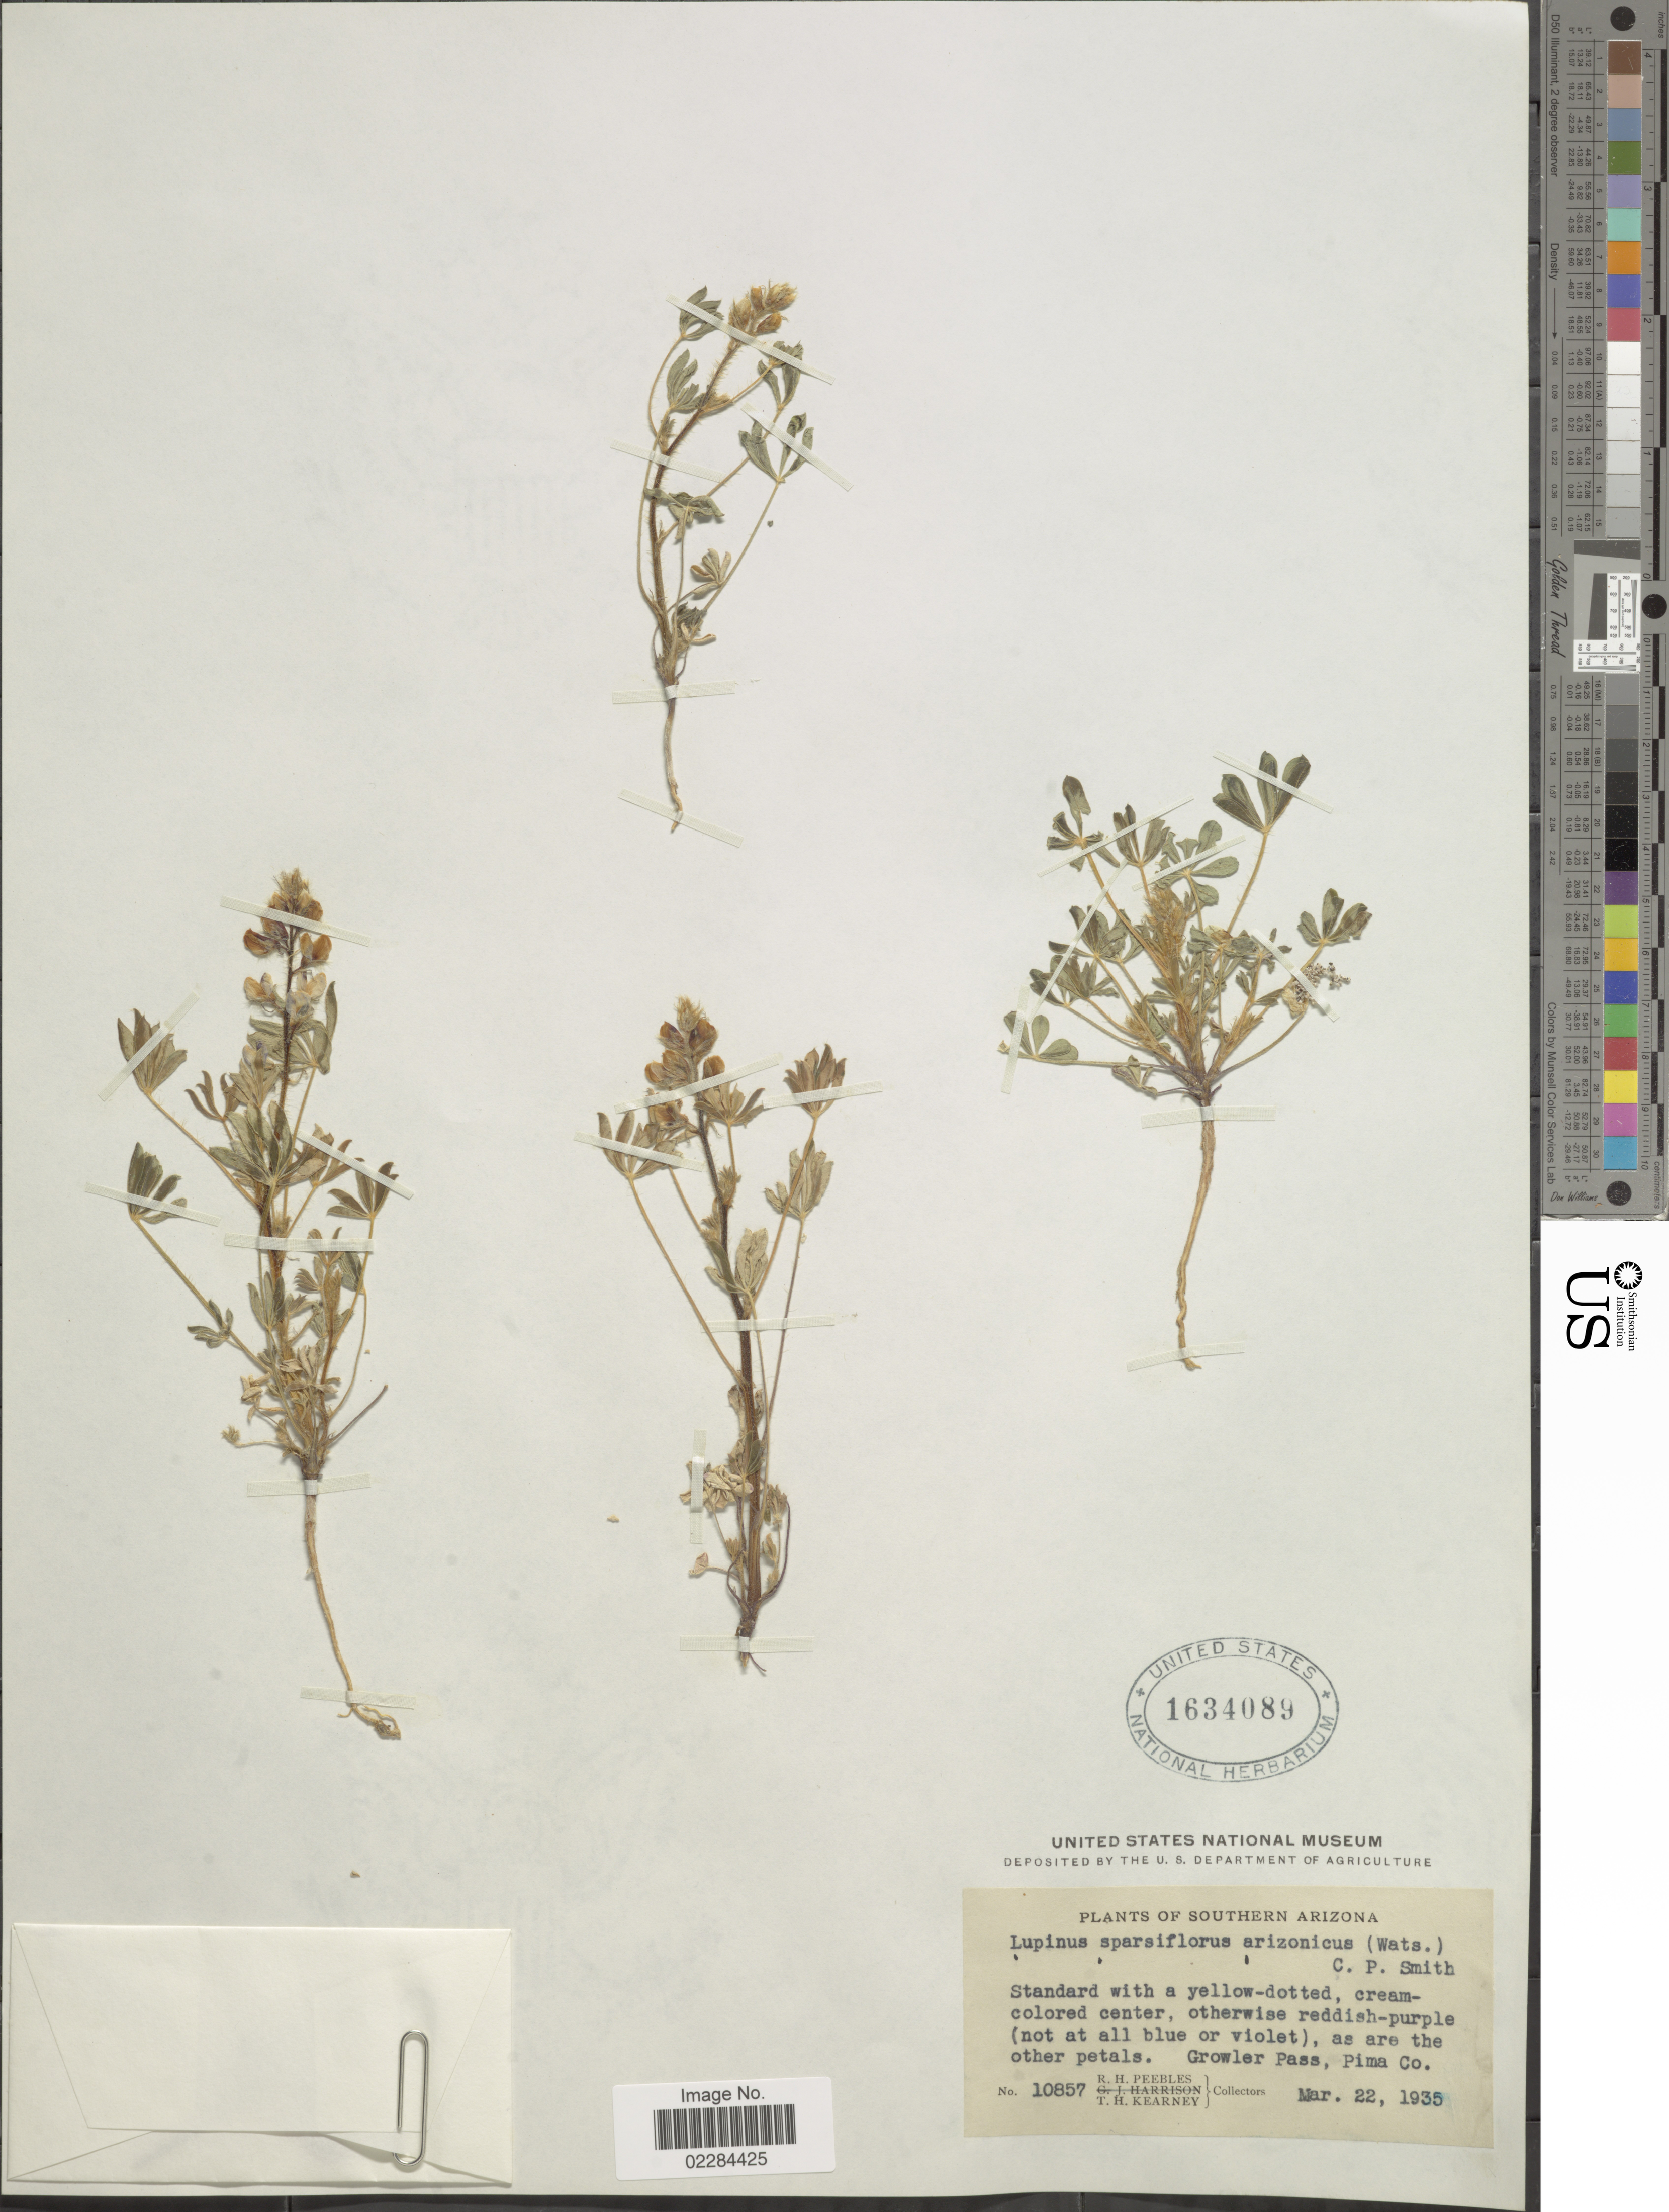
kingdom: Plantae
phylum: Tracheophyta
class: Magnoliopsida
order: Fabales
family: Fabaceae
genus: Lupinus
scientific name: Lupinus arizonicus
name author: (S. Watson) S. Watson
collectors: R. H. Peebles & T. H. Kearney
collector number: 10857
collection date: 1935-03-22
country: United States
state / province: Arizona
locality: Southern Arizona. Growler Pass, Pima Co.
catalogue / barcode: US 1634089